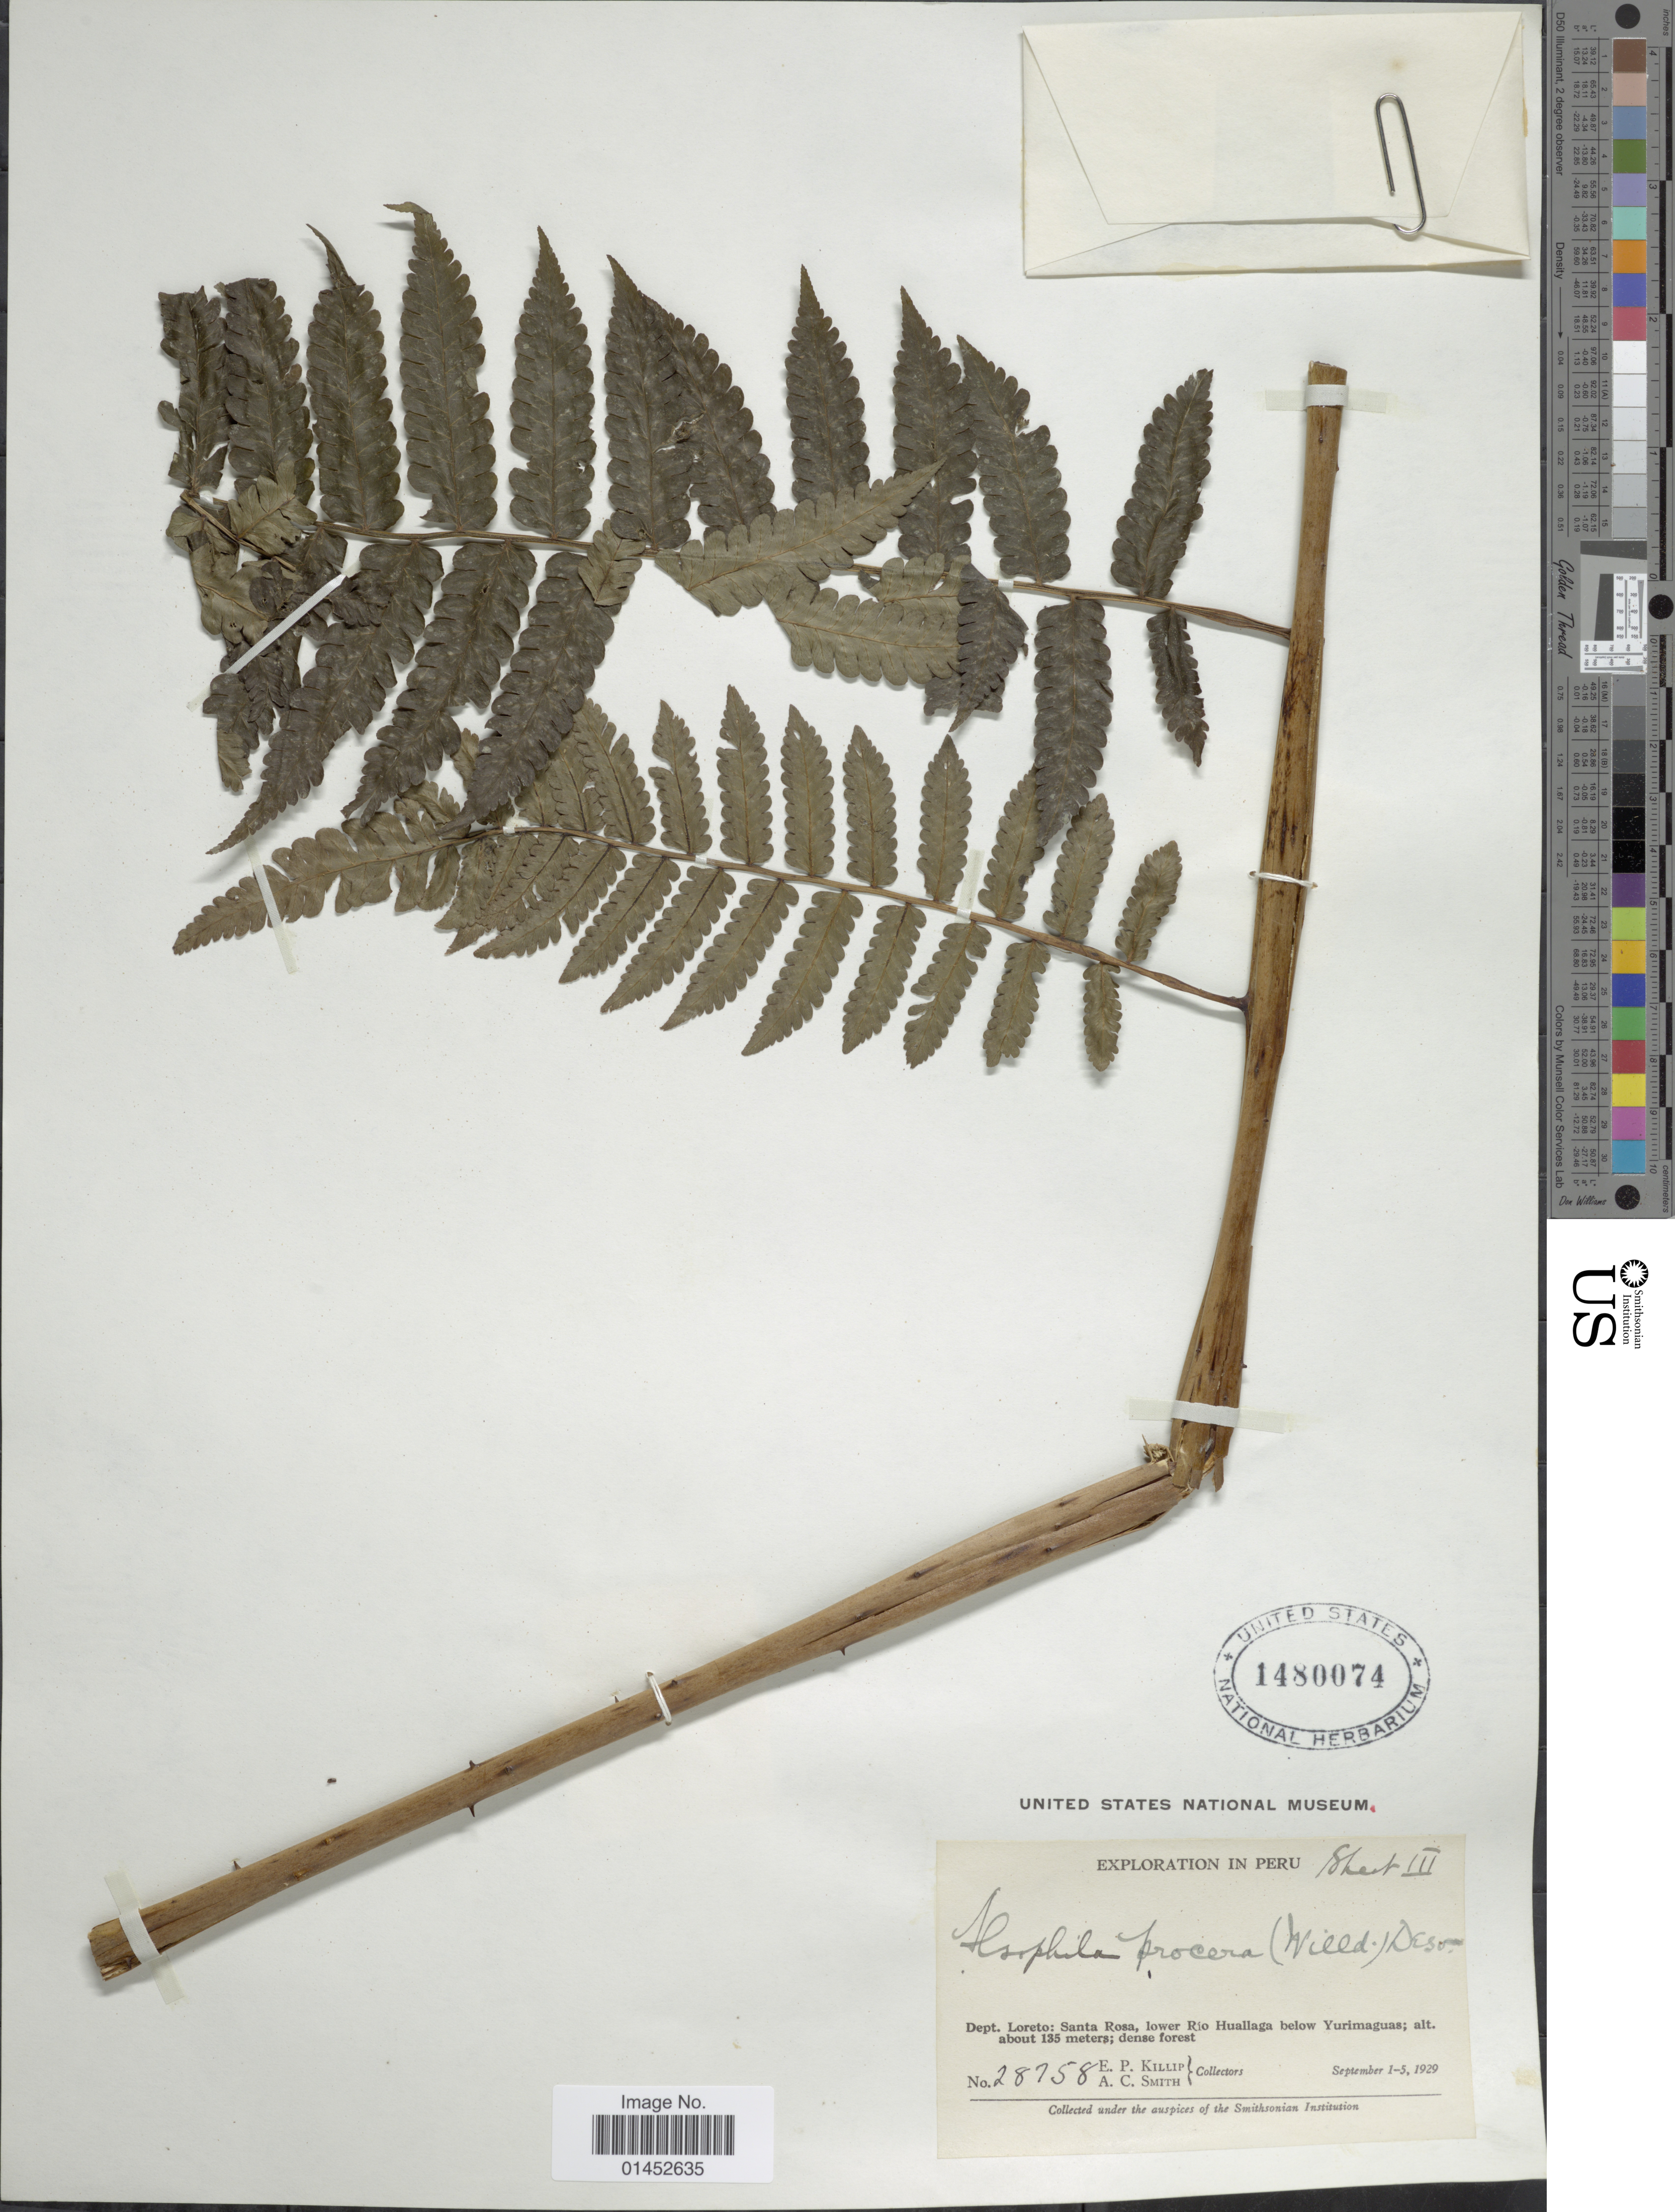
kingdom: Plantae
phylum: Tracheophyta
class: Polypodiopsida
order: Cyatheales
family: Cyatheaceae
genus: Cyathea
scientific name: Cyathea pungens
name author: (Willd.) Domin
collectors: E. P. Killip & A. C. Smith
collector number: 28758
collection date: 1929-09-01/1929-09-05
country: Peru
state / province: Loreto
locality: Dept. Loreto: Santa Rosa, lower Rio Huallaga below Yurimaguas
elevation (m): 35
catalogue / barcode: US 1480074